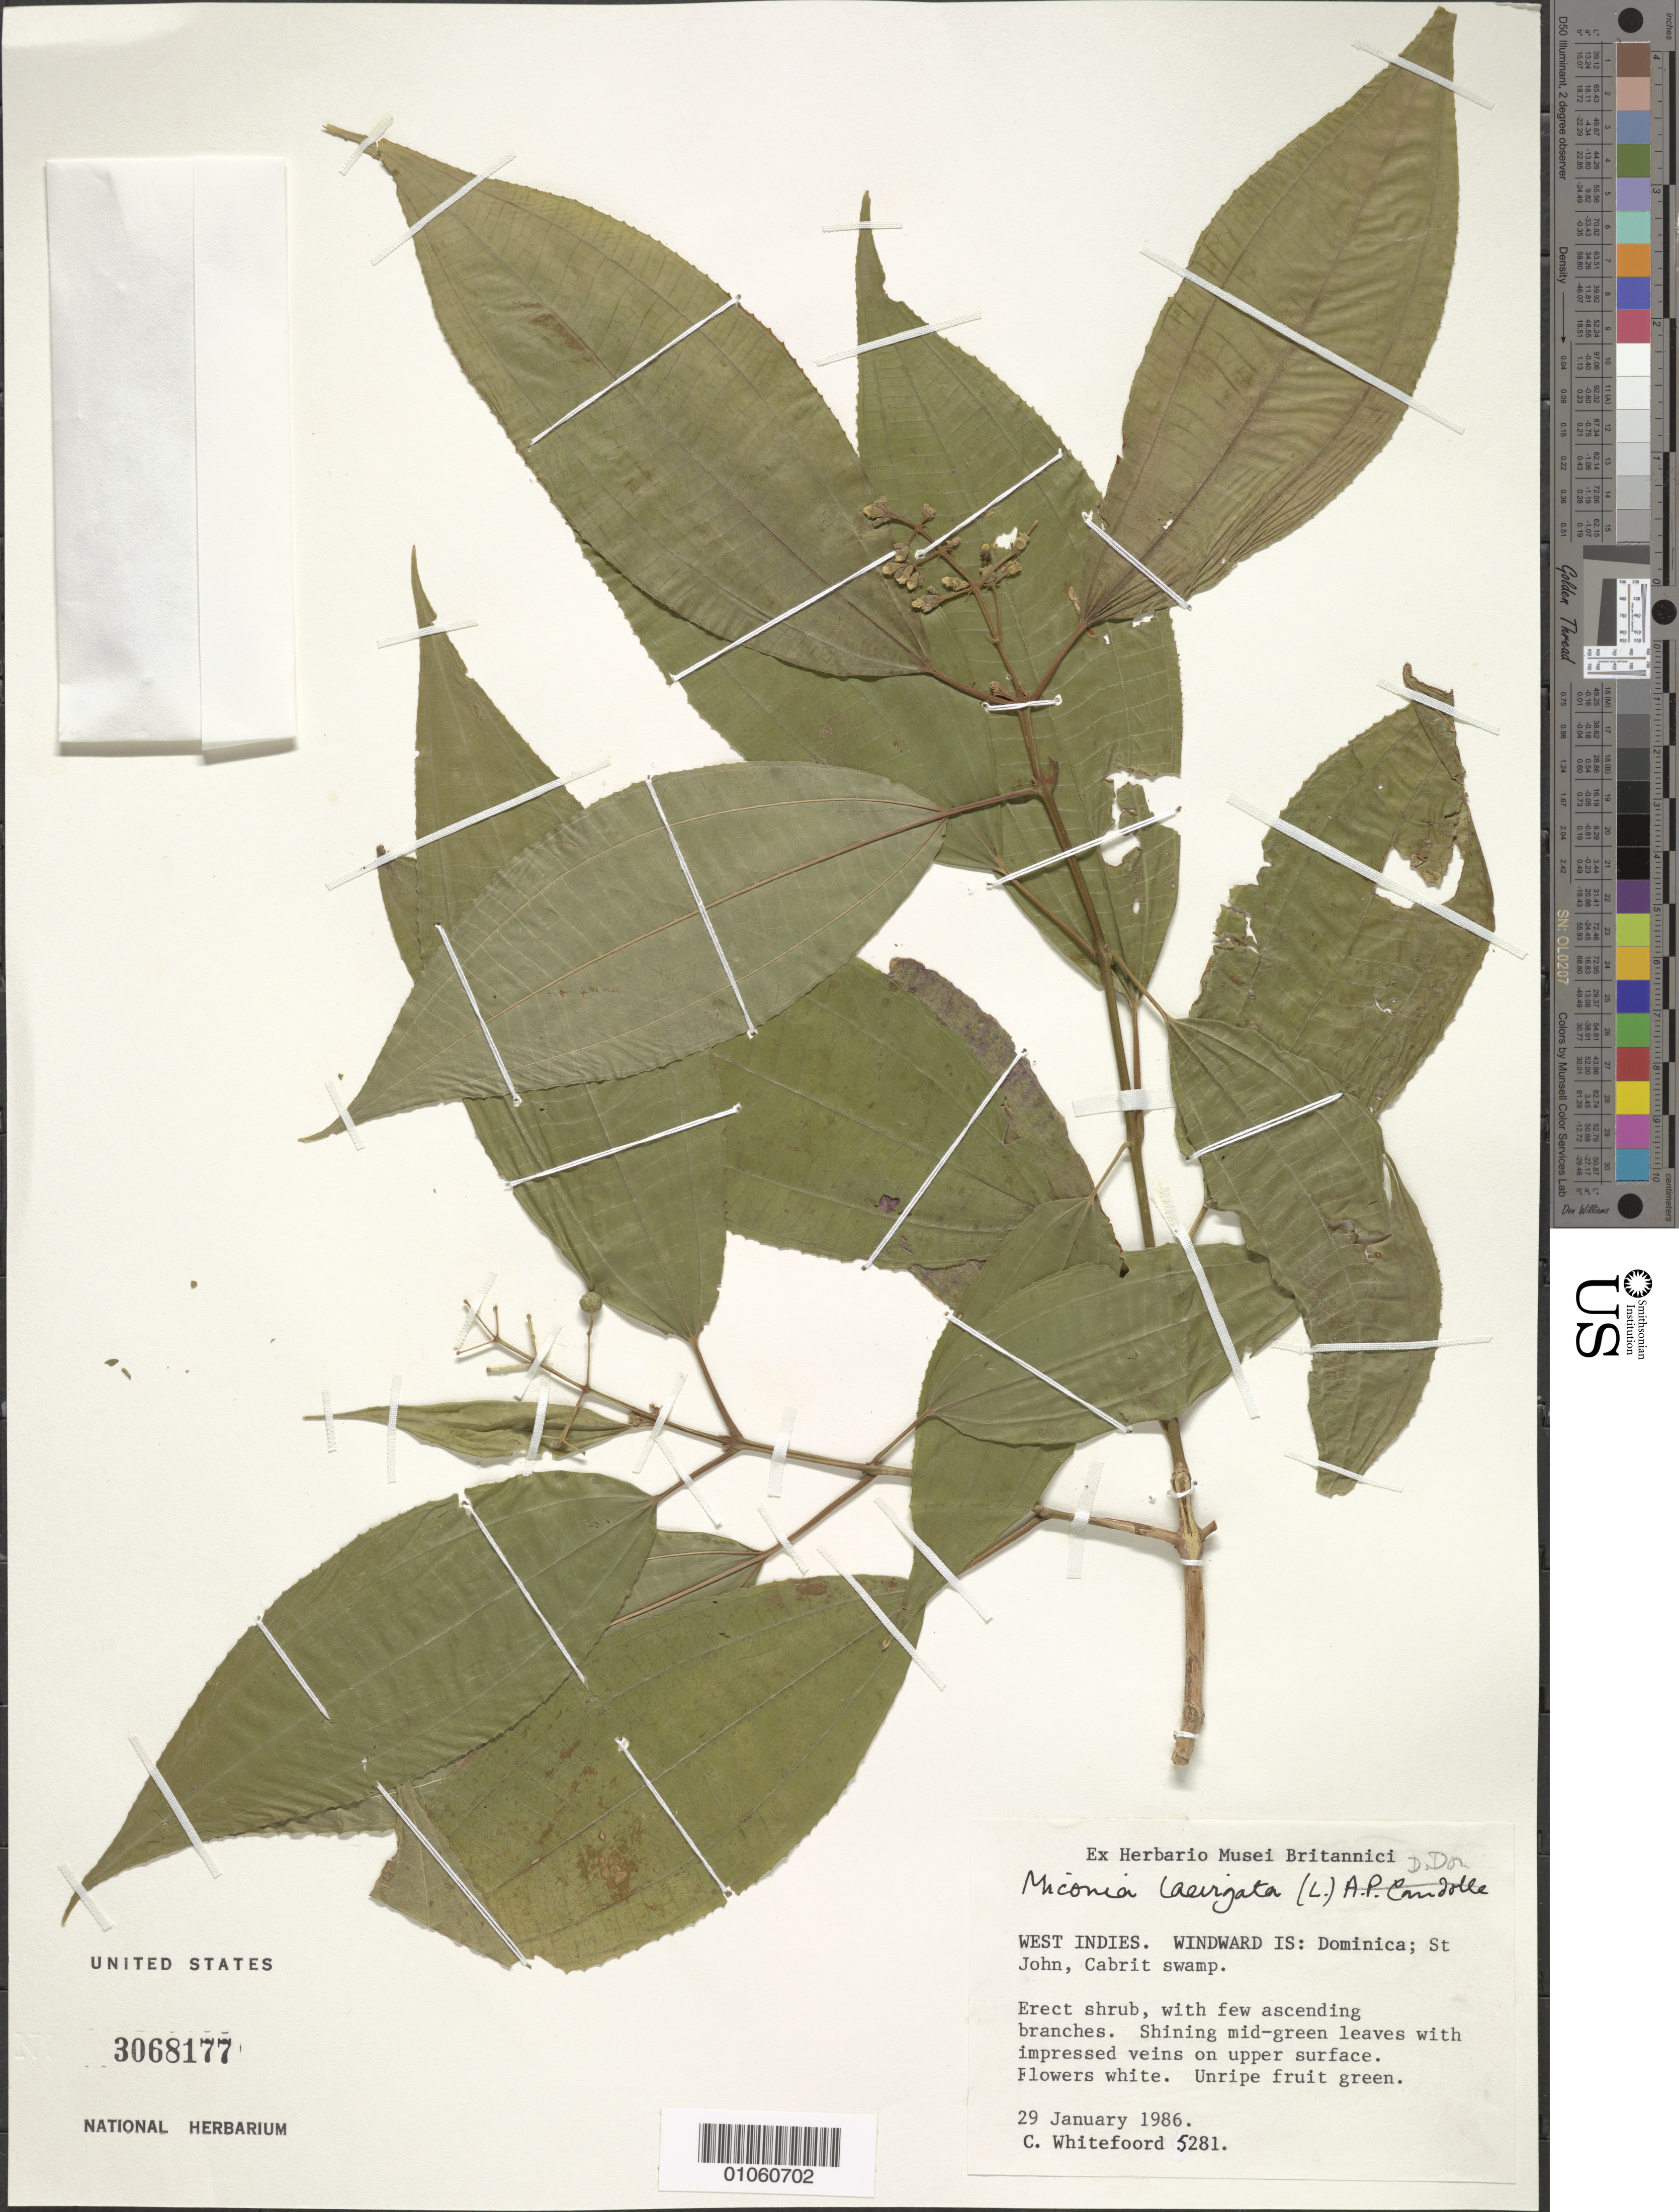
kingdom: Plantae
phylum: Tracheophyta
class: Magnoliopsida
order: Myrtales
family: Melastomataceae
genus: Miconia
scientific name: Miconia laevigata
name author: (L.) D. Don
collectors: C. Whitefoord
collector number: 5281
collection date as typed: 29 Jan 1986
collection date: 1986-01-29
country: Dominica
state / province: St. John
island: Dominica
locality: Cabrit swamp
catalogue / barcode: US 3068177